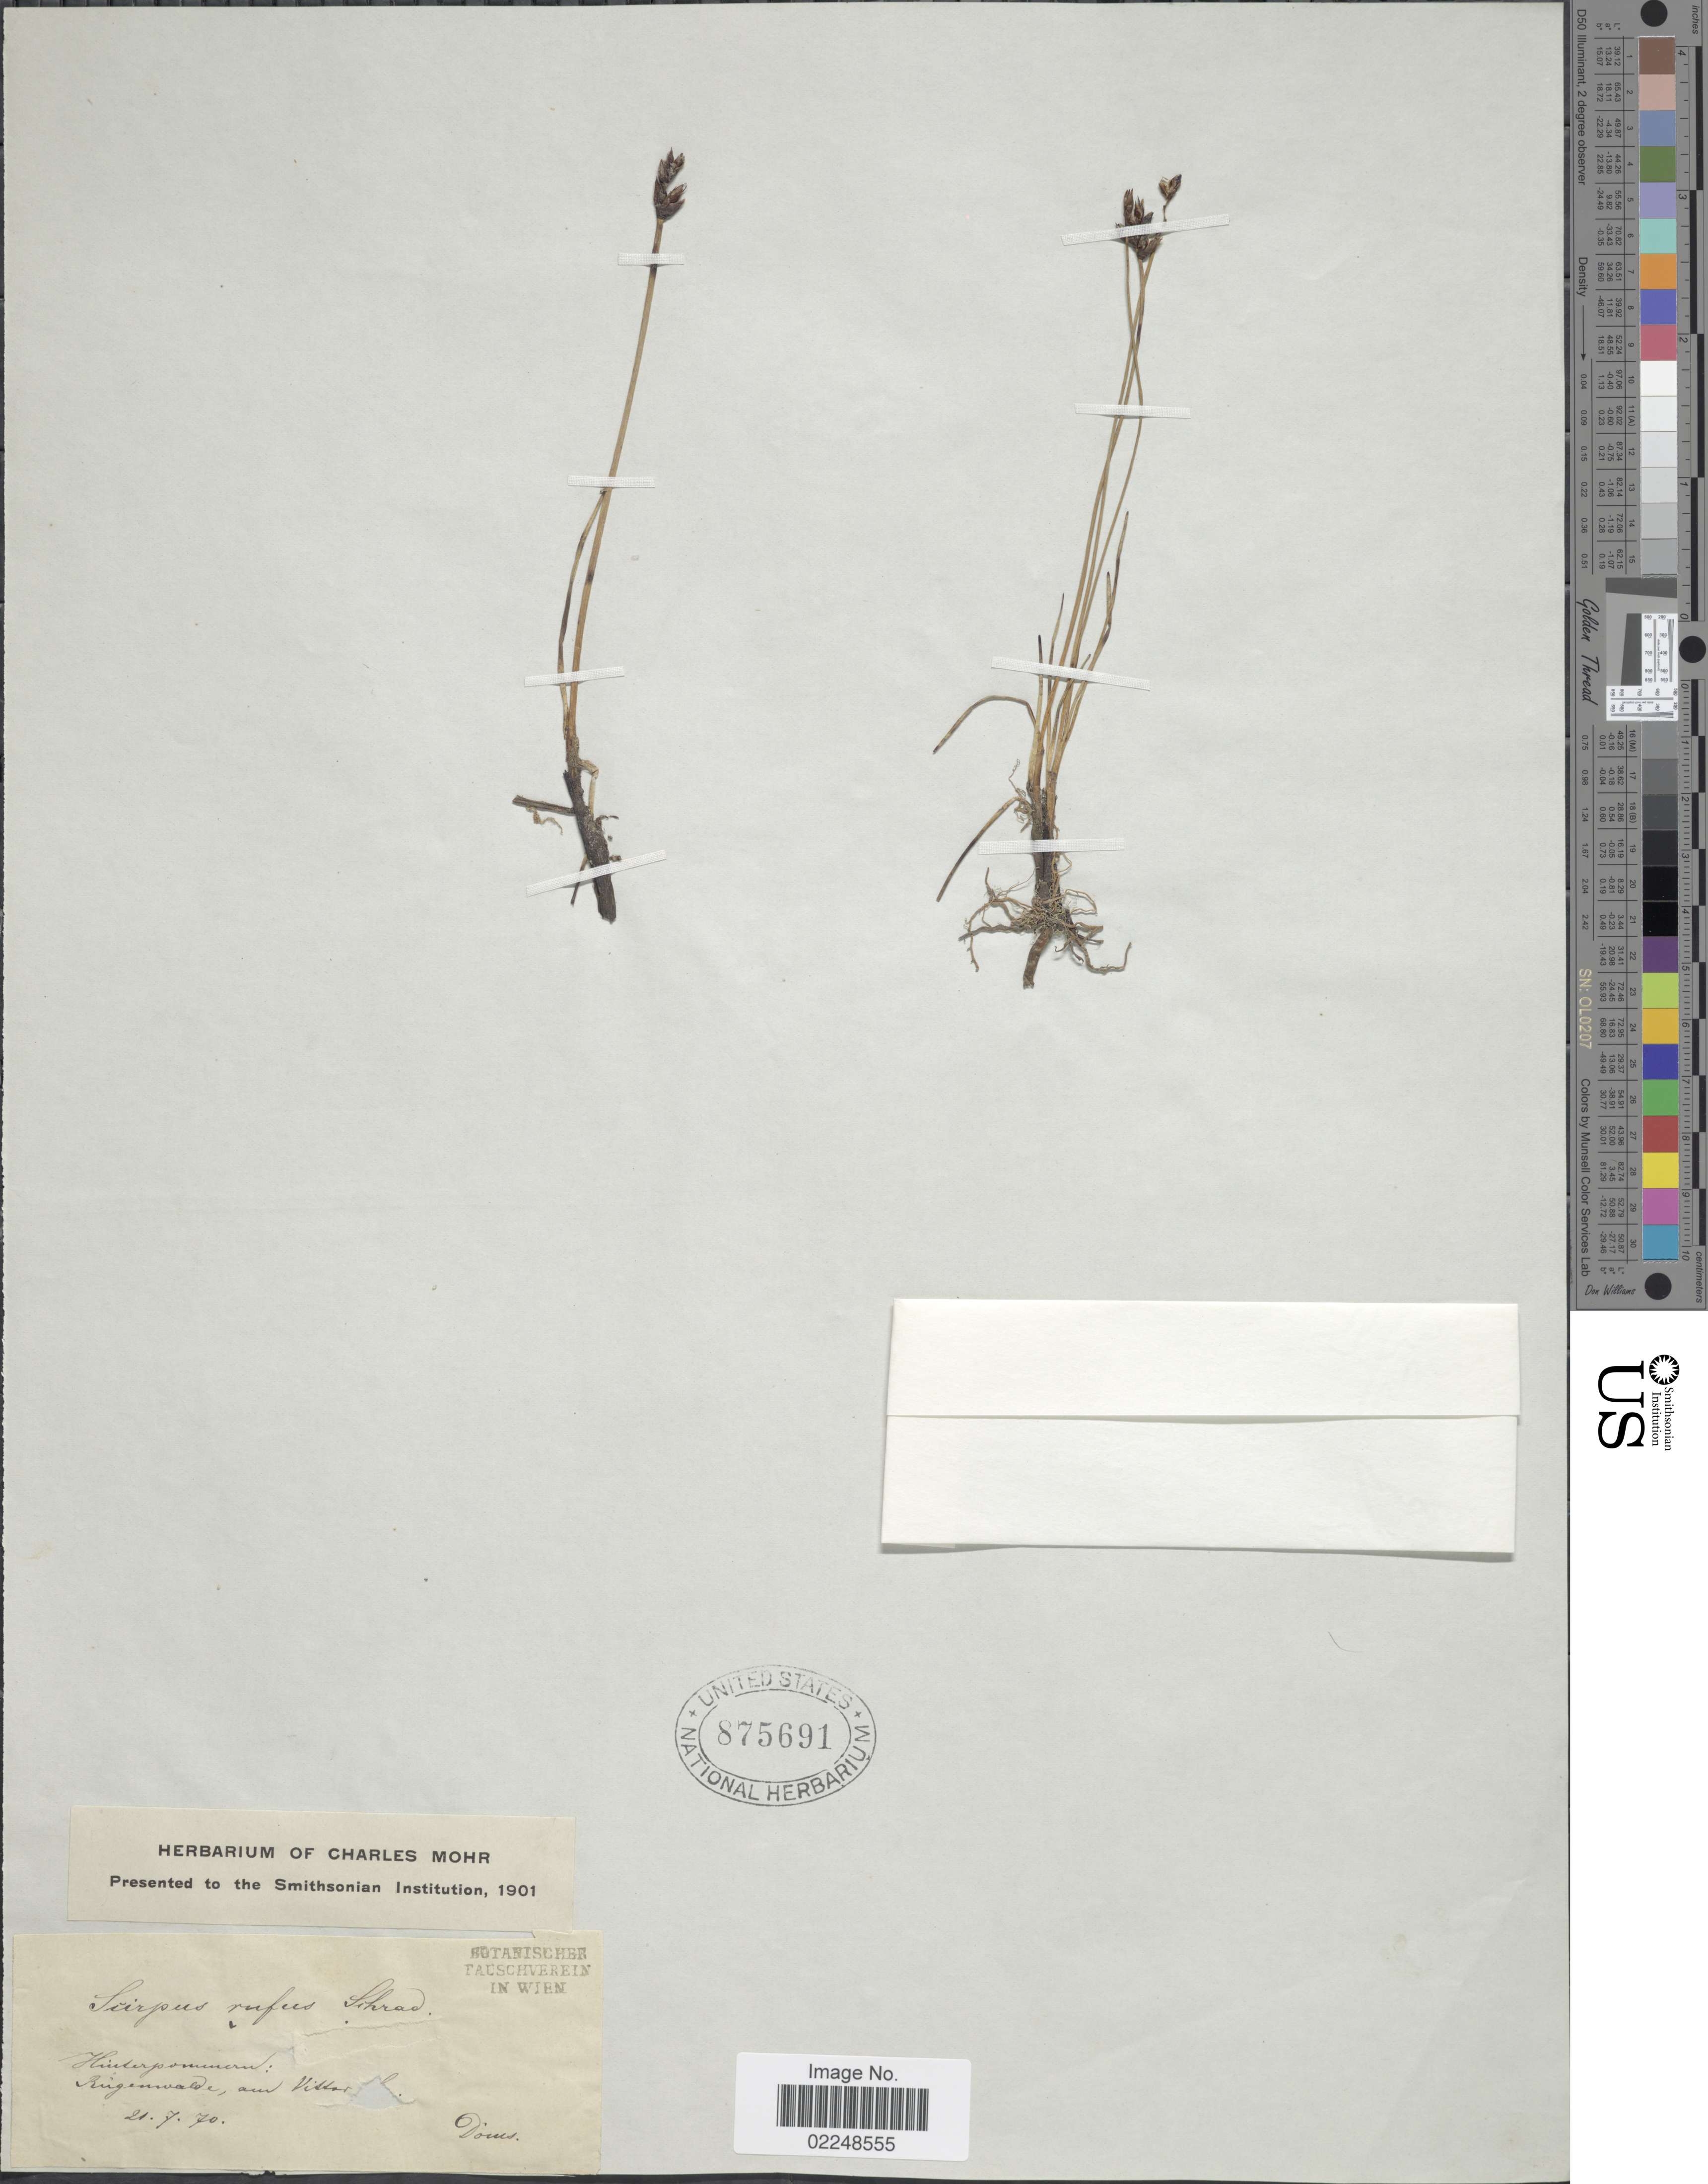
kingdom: Plantae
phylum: Tracheophyta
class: Liliopsida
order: Poales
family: Cyperaceae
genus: Blysmopsis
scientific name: Blysmopsis rufa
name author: (Huds.) Oteng-Yeb.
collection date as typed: Transcribed d/m/y: 21/7/70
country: Poland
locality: Huntersommern, Rugenwalde, au vissar [interpreted]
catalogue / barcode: US 875691